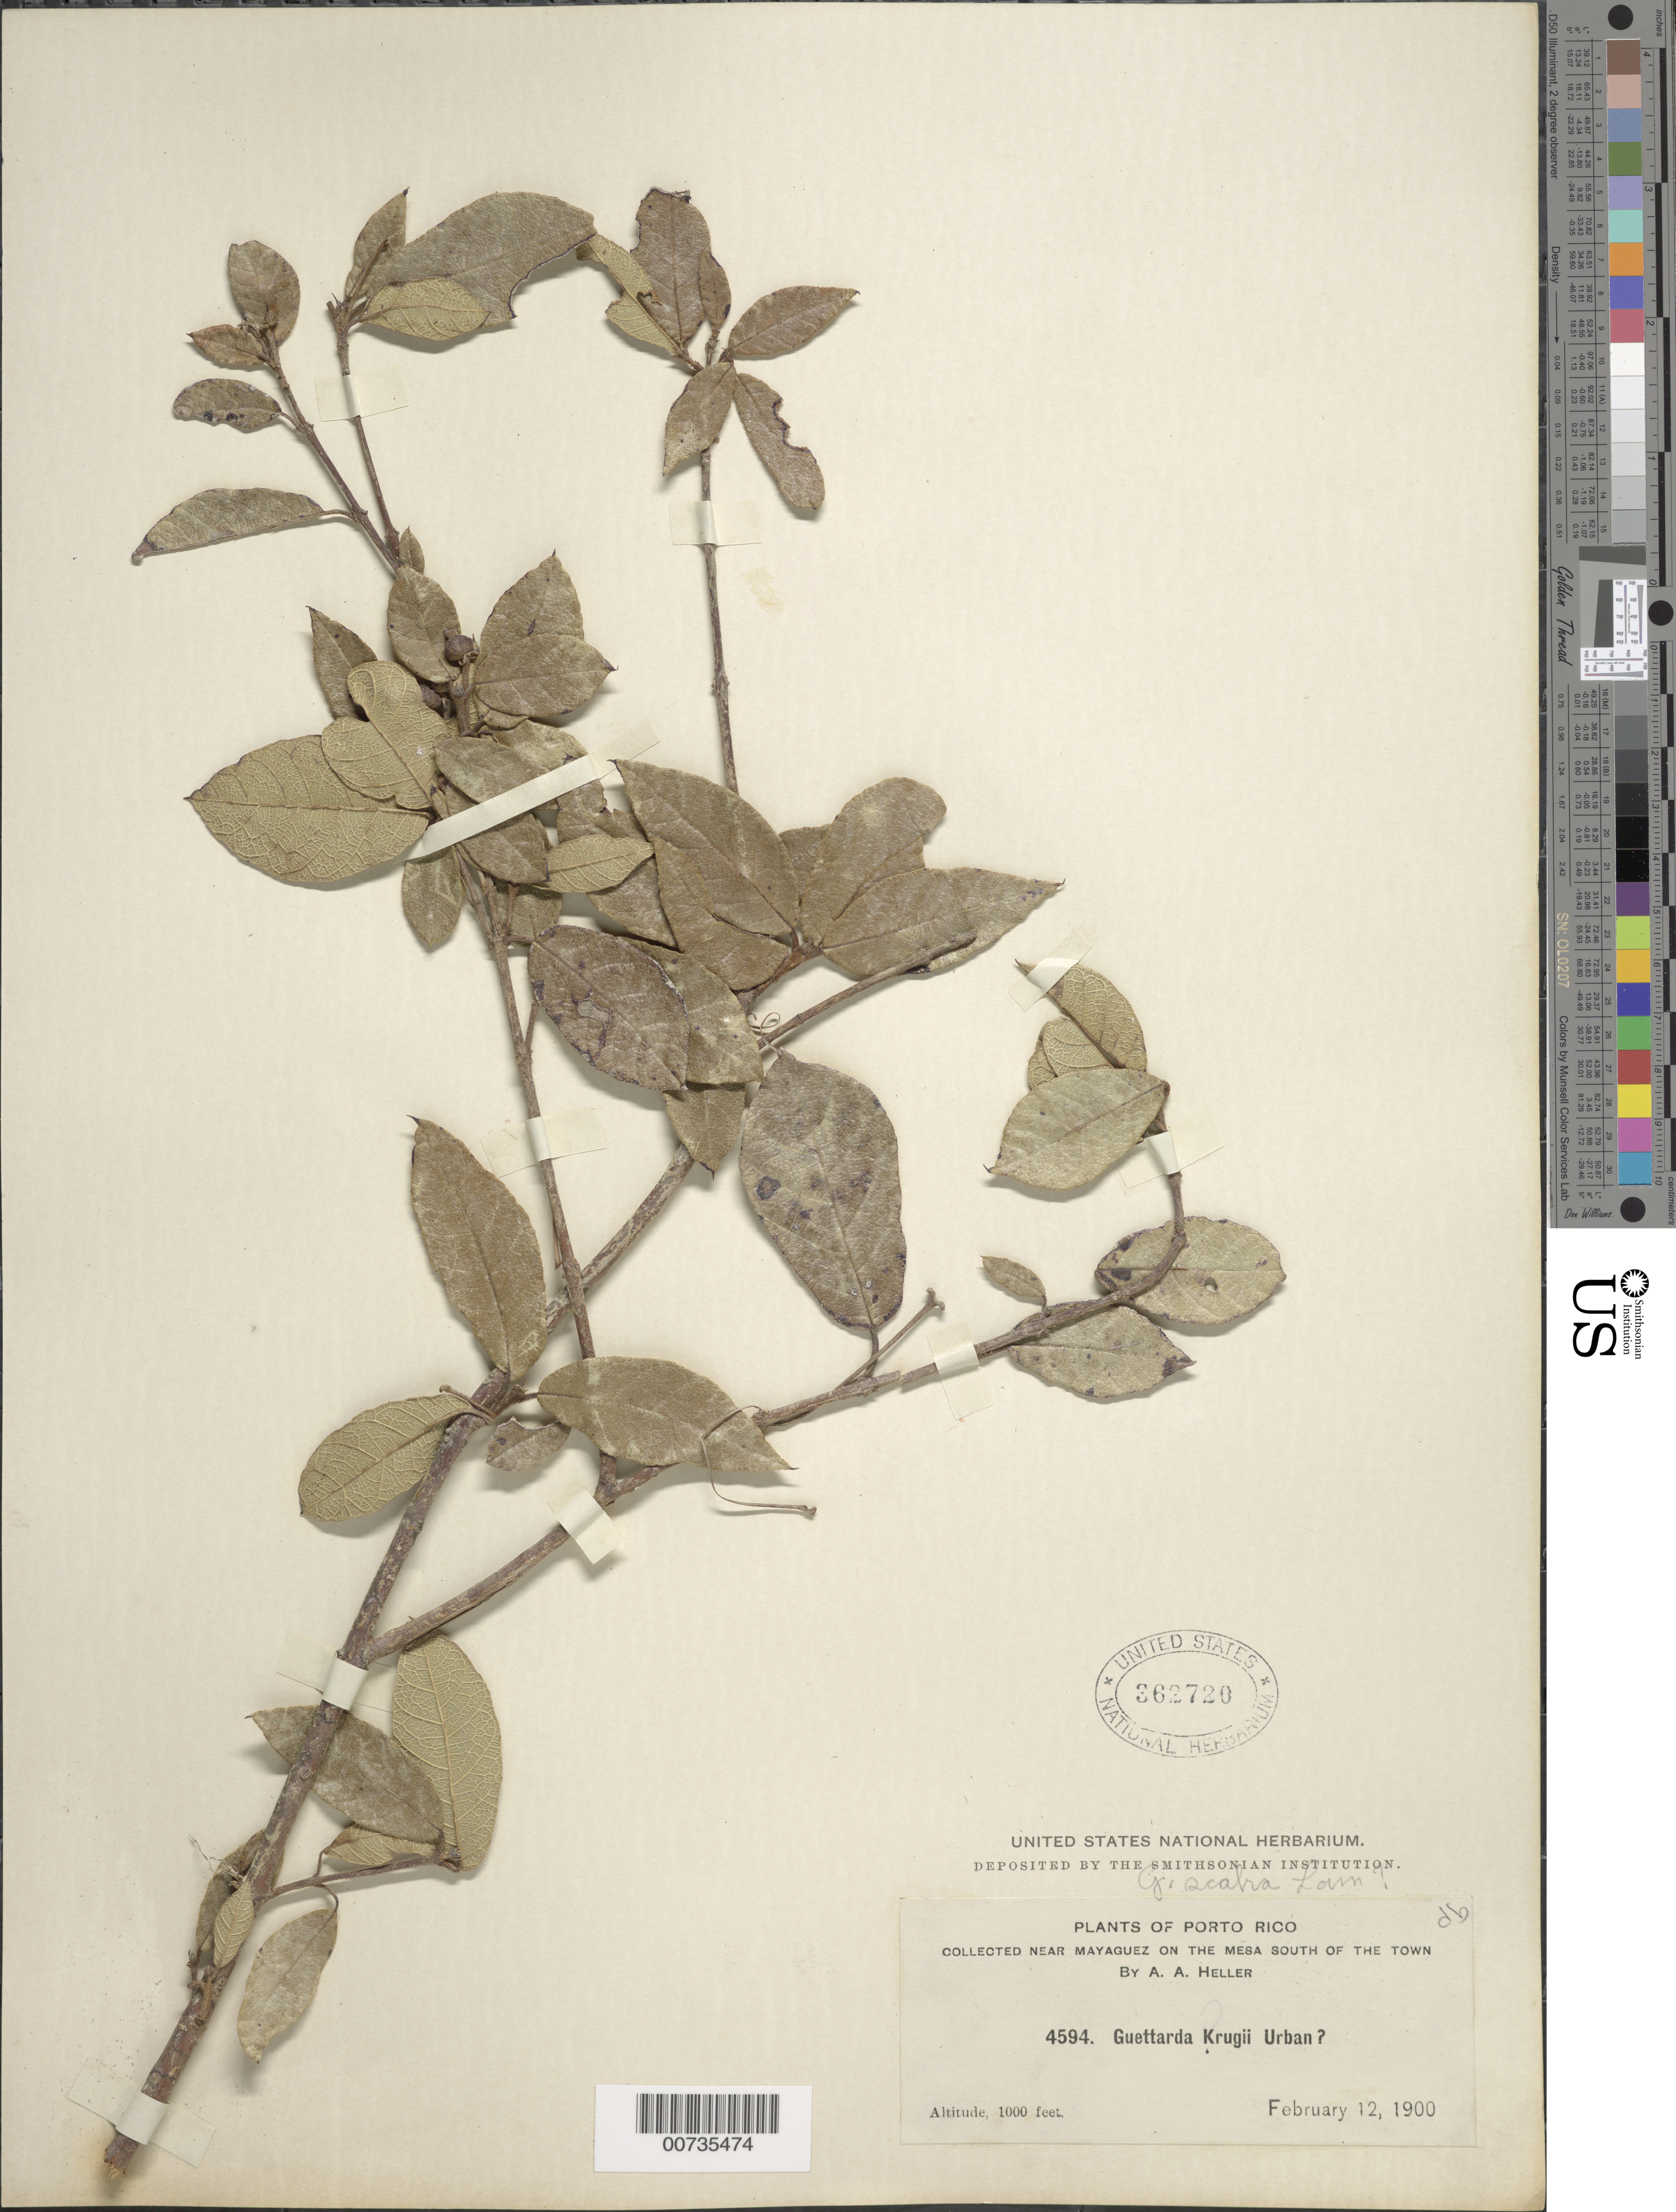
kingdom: Plantae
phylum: Tracheophyta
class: Magnoliopsida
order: Gentianales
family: Rubiaceae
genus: Guettarda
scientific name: Guettarda scabra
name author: (L.) Vent.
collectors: A. A. Heller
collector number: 4594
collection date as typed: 12 Feb 1900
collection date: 1900-02-12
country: Puerto Rico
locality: Near Mayagüez on the mesa south of town.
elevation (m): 305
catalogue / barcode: US 362720